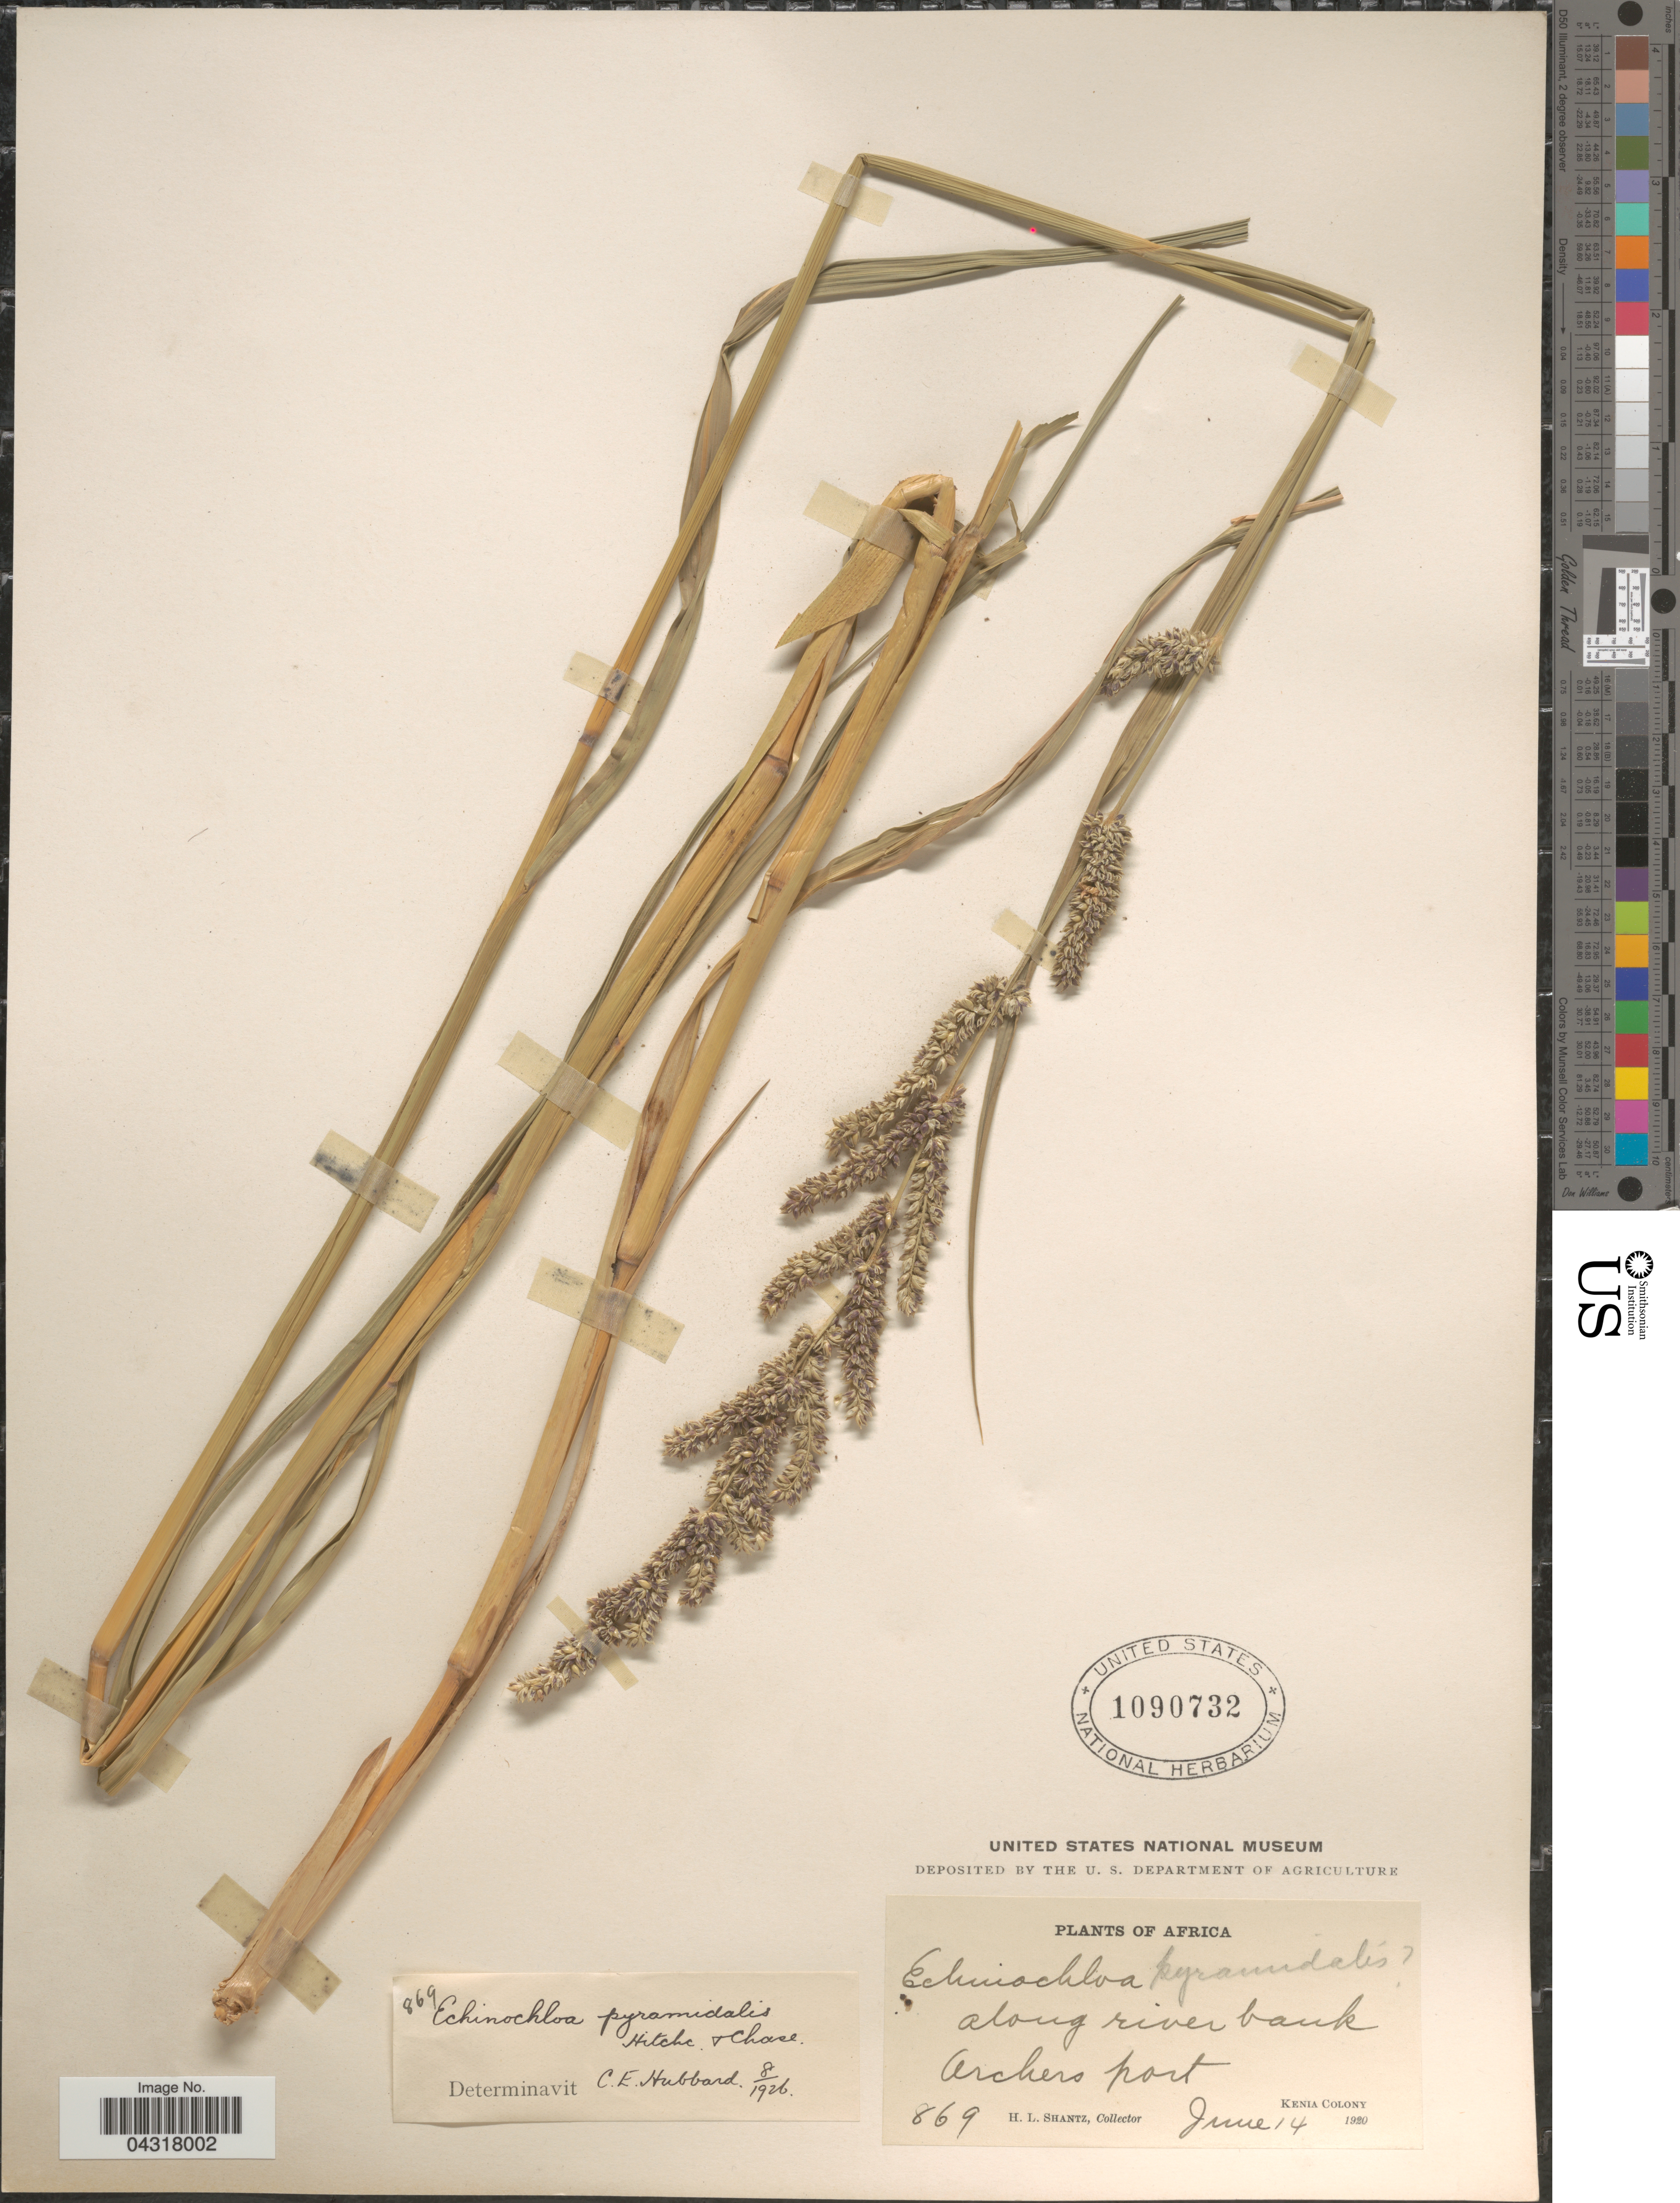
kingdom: Plantae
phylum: Tracheophyta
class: Liliopsida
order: Poales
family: Poaceae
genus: Echinochloa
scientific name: Echinochloa pyramidalis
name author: (Lam.) Hitchc. & Chase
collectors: H. Shantz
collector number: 869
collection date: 1920-06-14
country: Kenya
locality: Along river bank Archers port. Kenia Colony.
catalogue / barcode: US 1090732